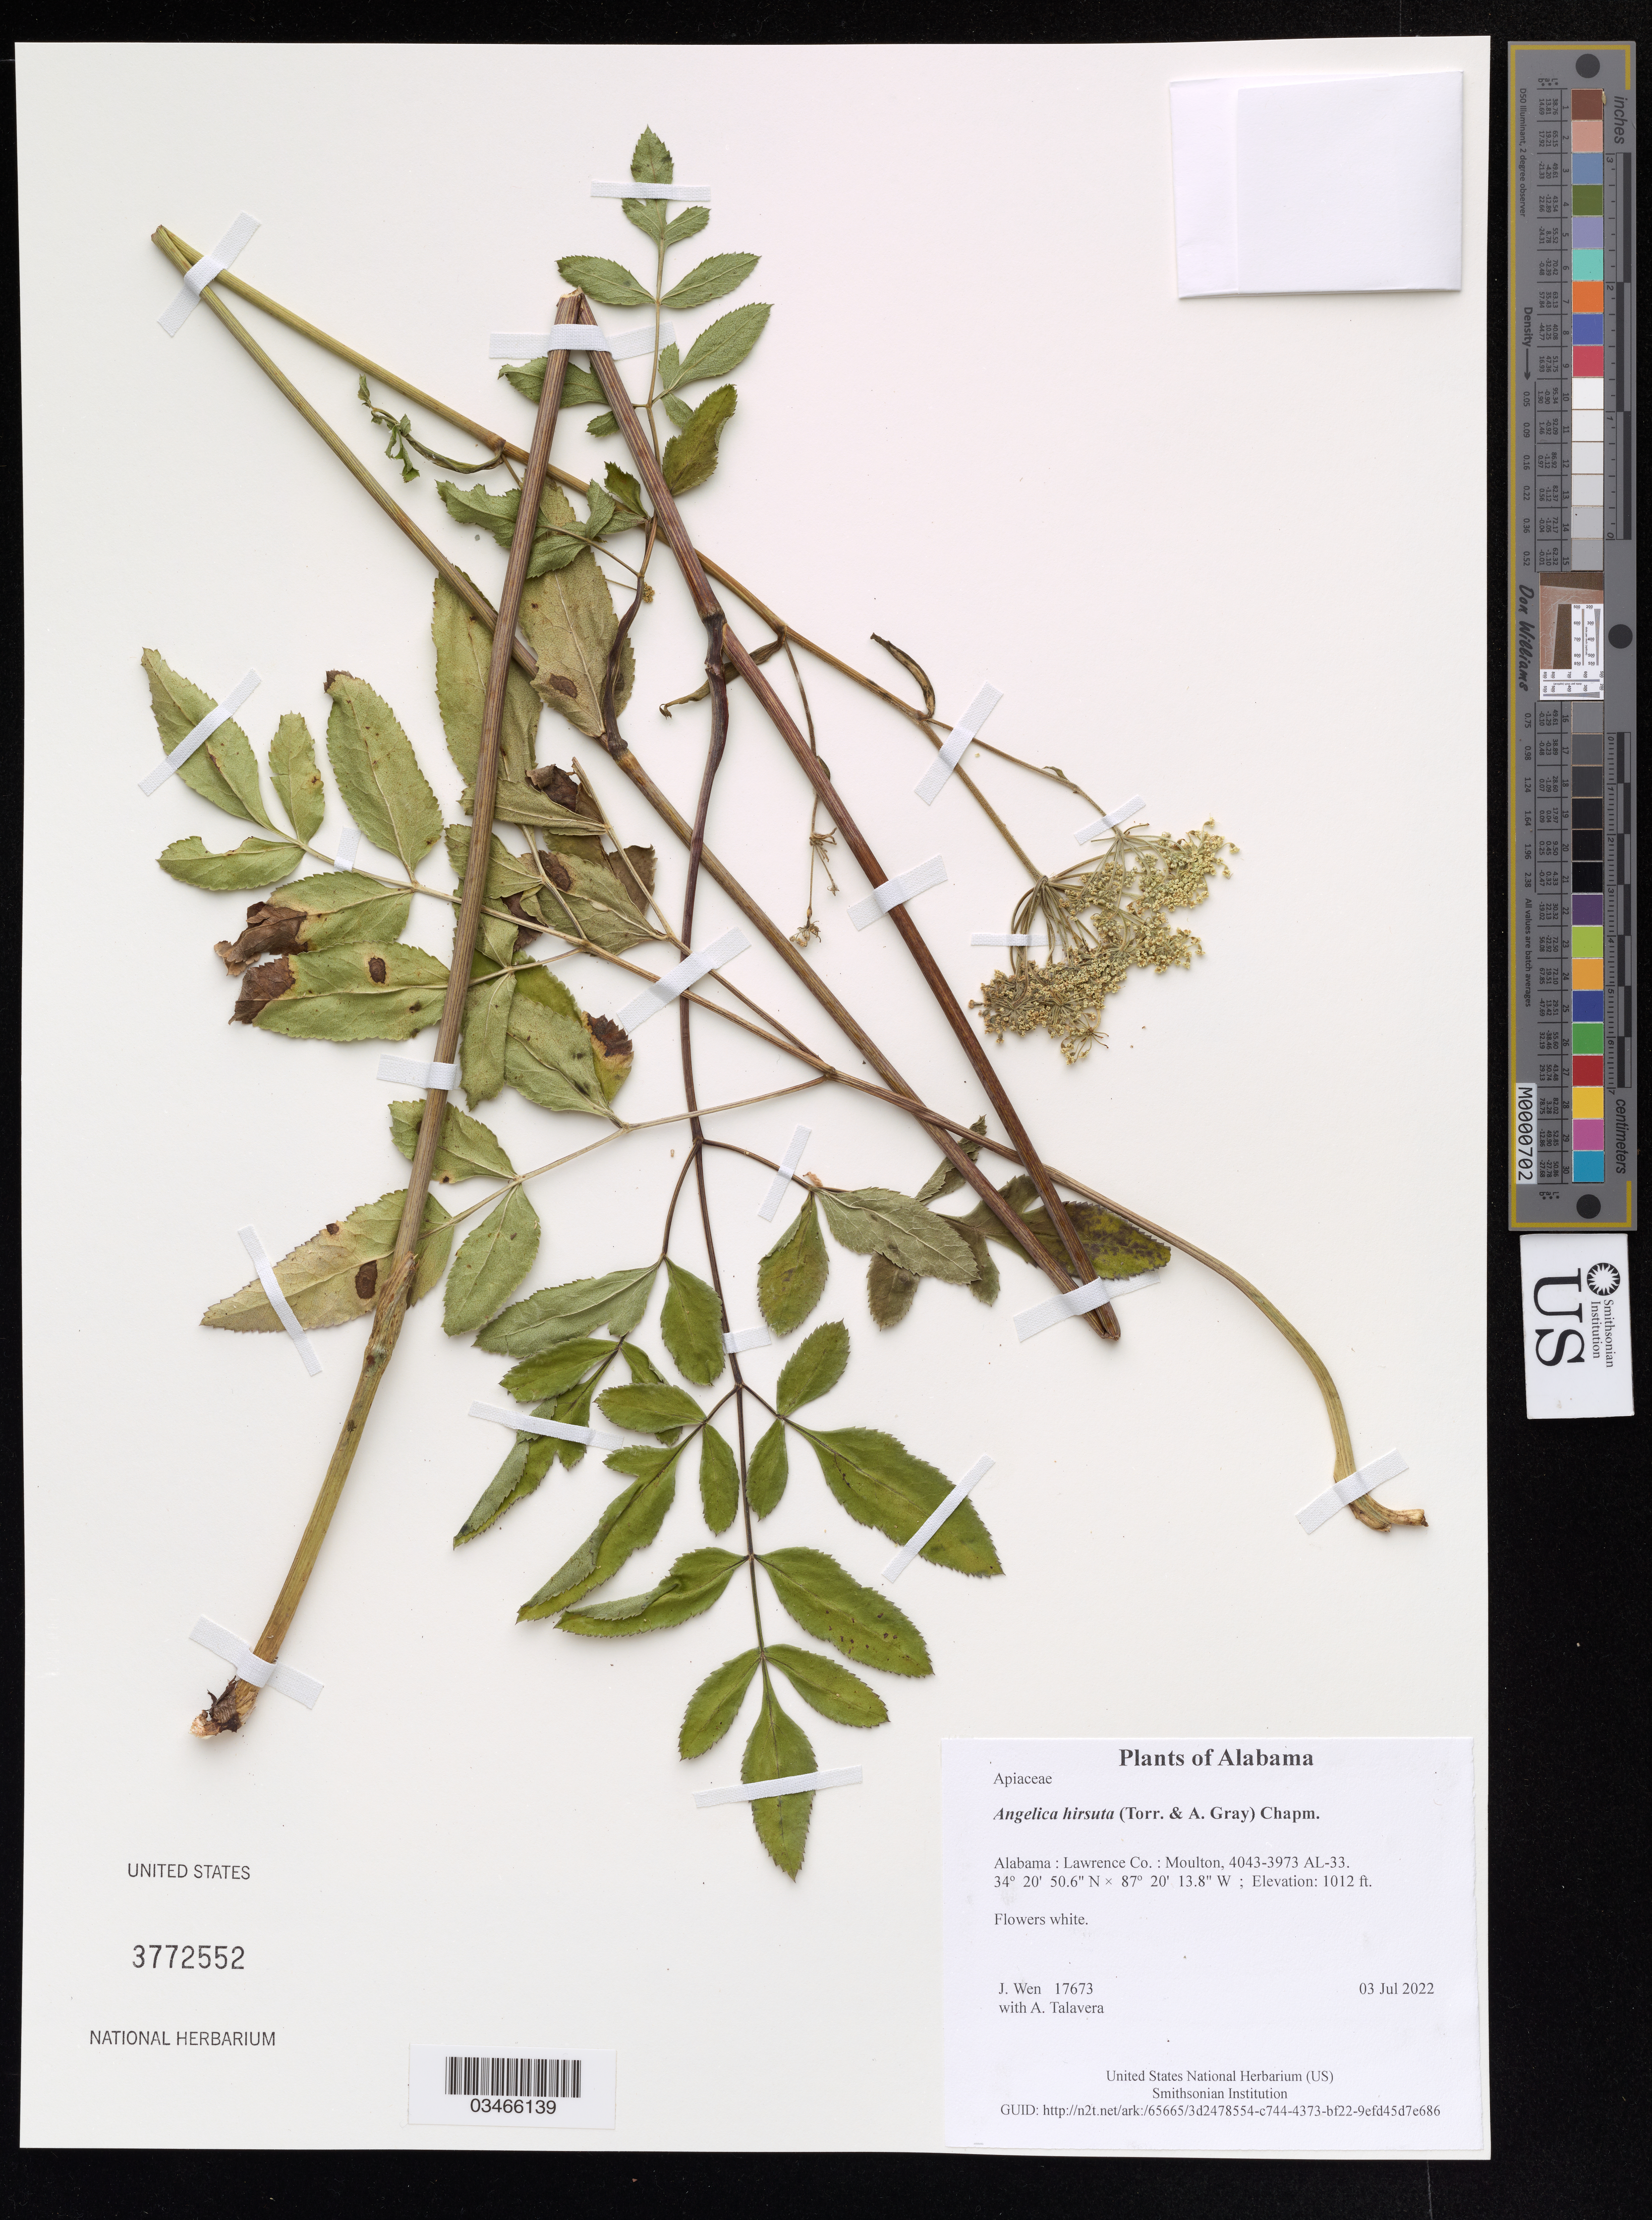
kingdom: Plantae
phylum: Tracheophyta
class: Magnoliopsida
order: Apiales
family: Apiaceae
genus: Angelica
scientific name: Angelica hirsuta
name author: (Torr. & A. Gray) Chapm.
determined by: Wen, Jun, (BOT), Smithsonian Institution - National Museum of Natural History (UNITED STATES)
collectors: J. Wen & A. Talavera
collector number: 17673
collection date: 2022-07-03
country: United States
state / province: Alabama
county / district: Lawrence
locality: Moulton, 4043-3973 AL-33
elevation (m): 308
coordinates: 34 20.843 N, 87 20.230 W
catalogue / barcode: US 3772552